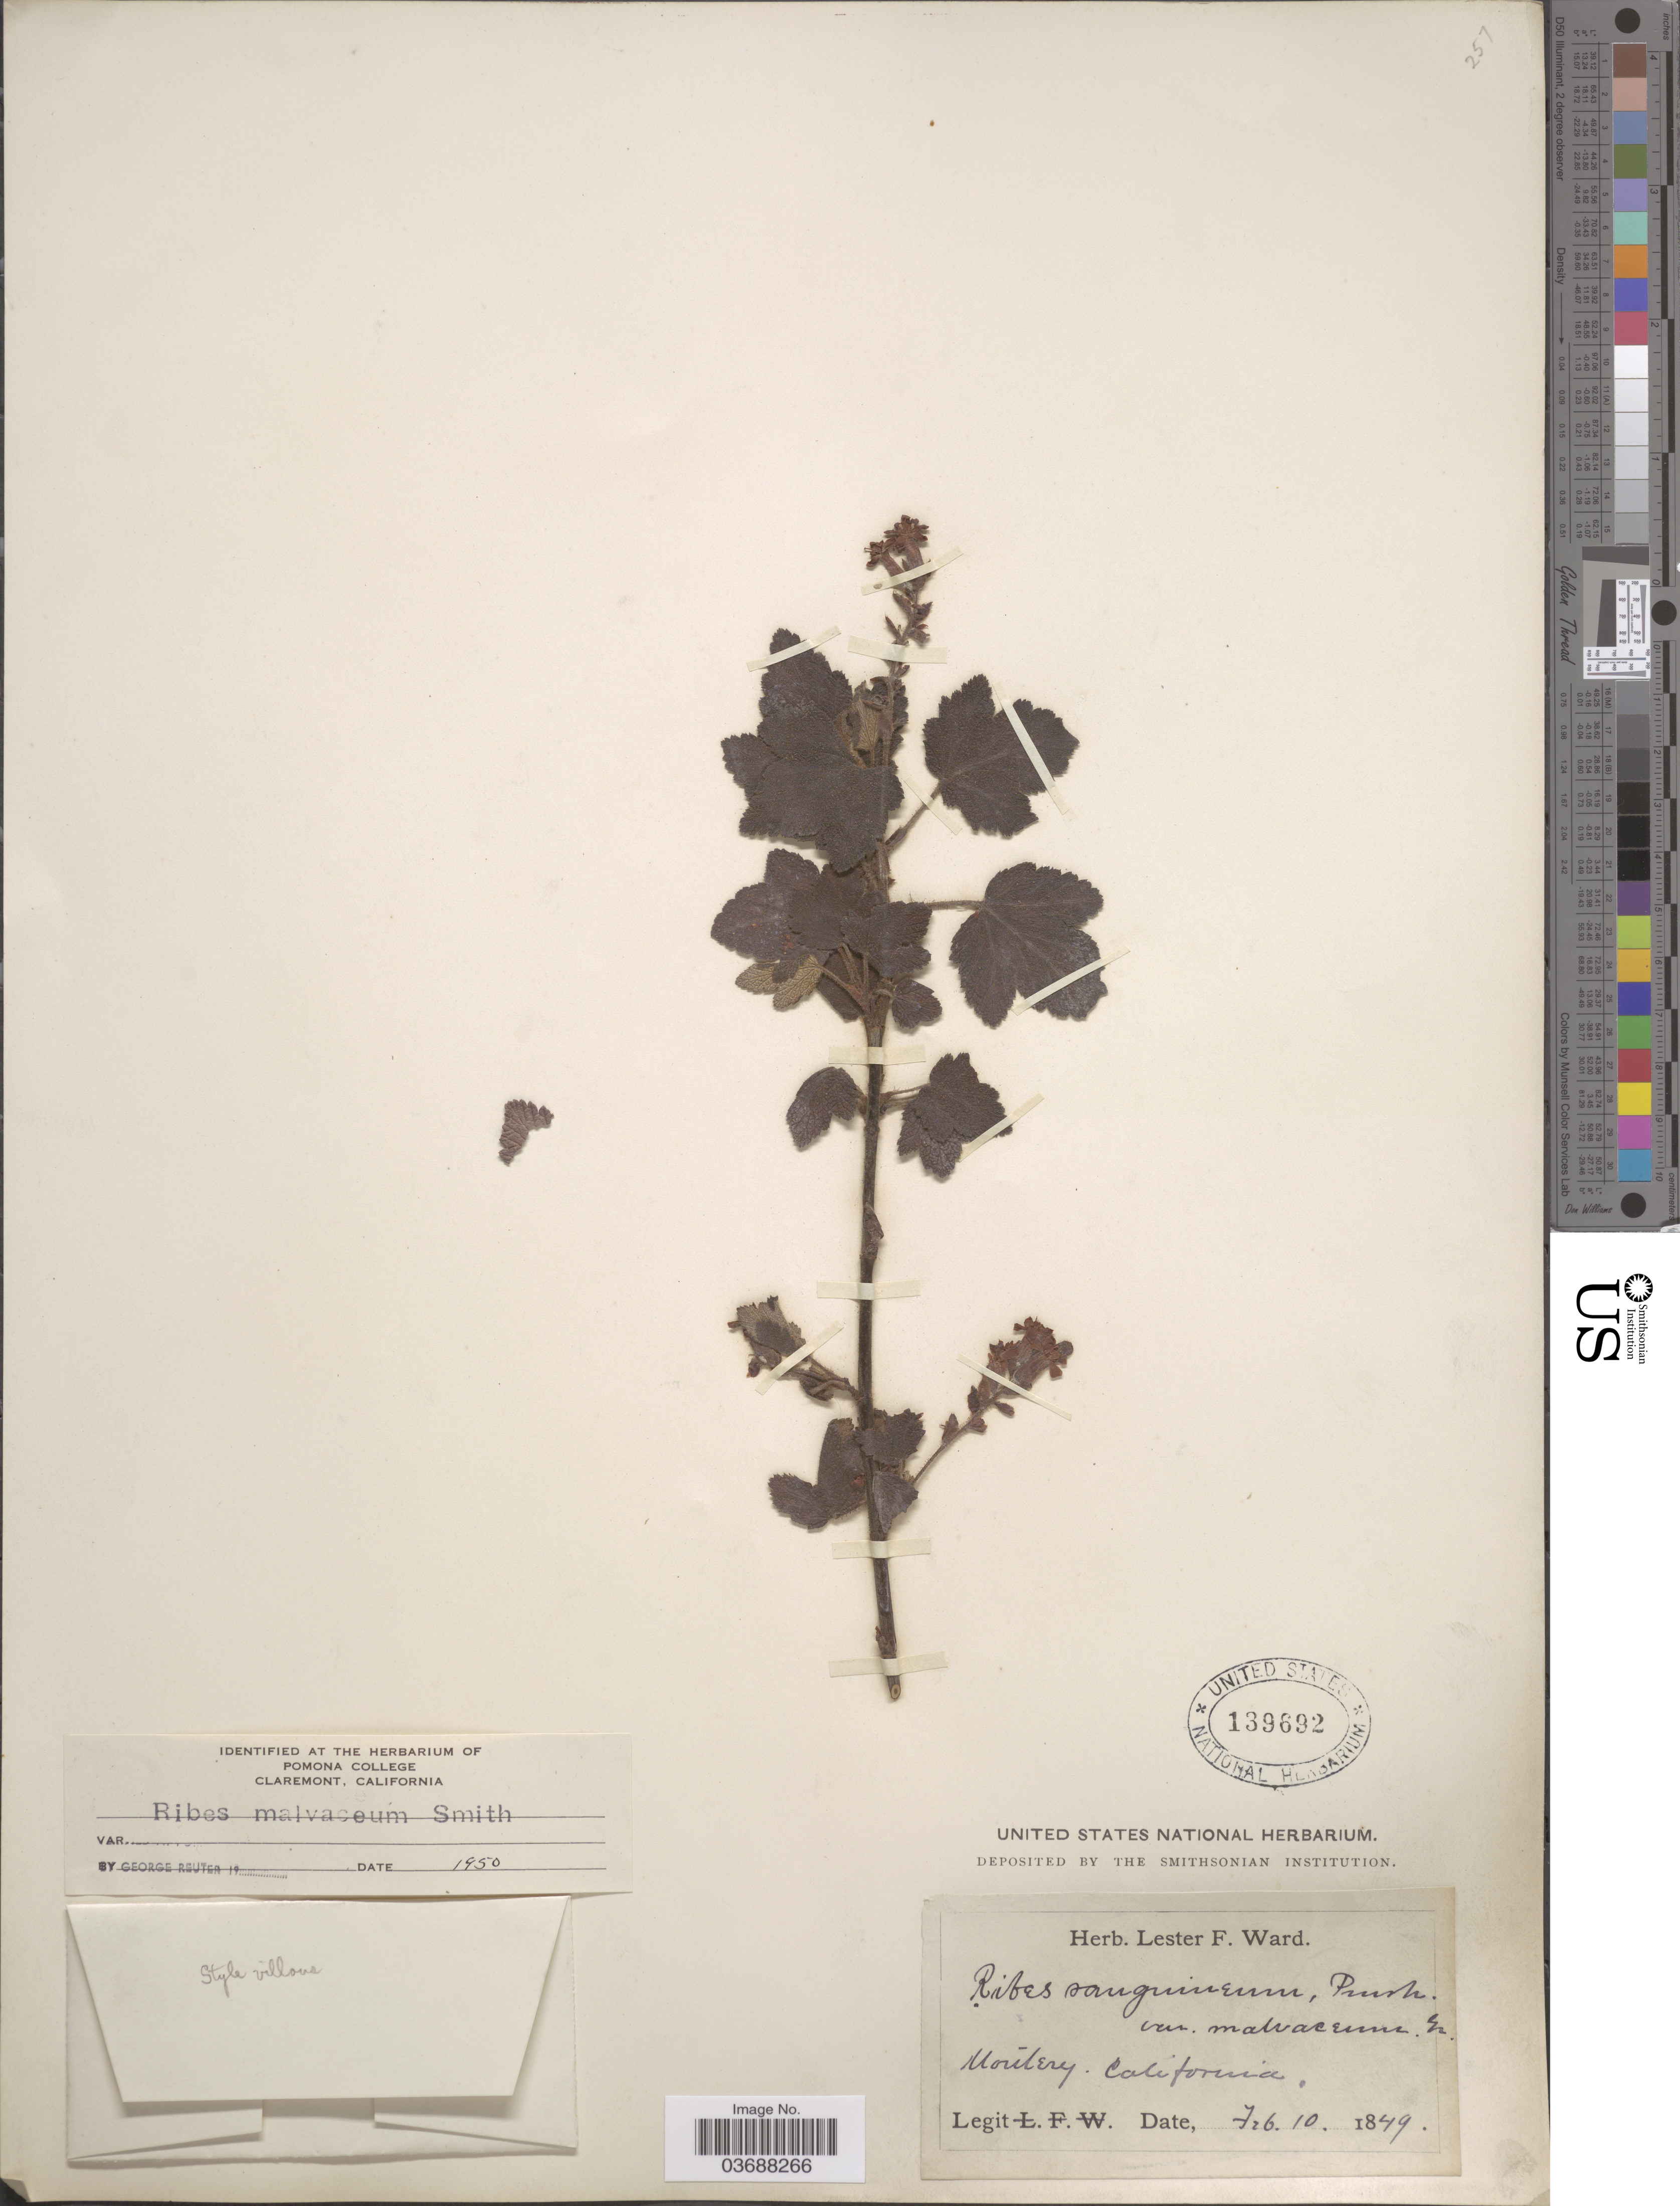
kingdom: Plantae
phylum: Tracheophyta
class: Magnoliopsida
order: Saxifragales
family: Grossulariaceae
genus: Ribes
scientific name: Ribes malvaceum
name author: Sm.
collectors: ex herb. Lester F. Ward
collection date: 1849-02-10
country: United States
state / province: California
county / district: Monterey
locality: Monterey.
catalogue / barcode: US 139692